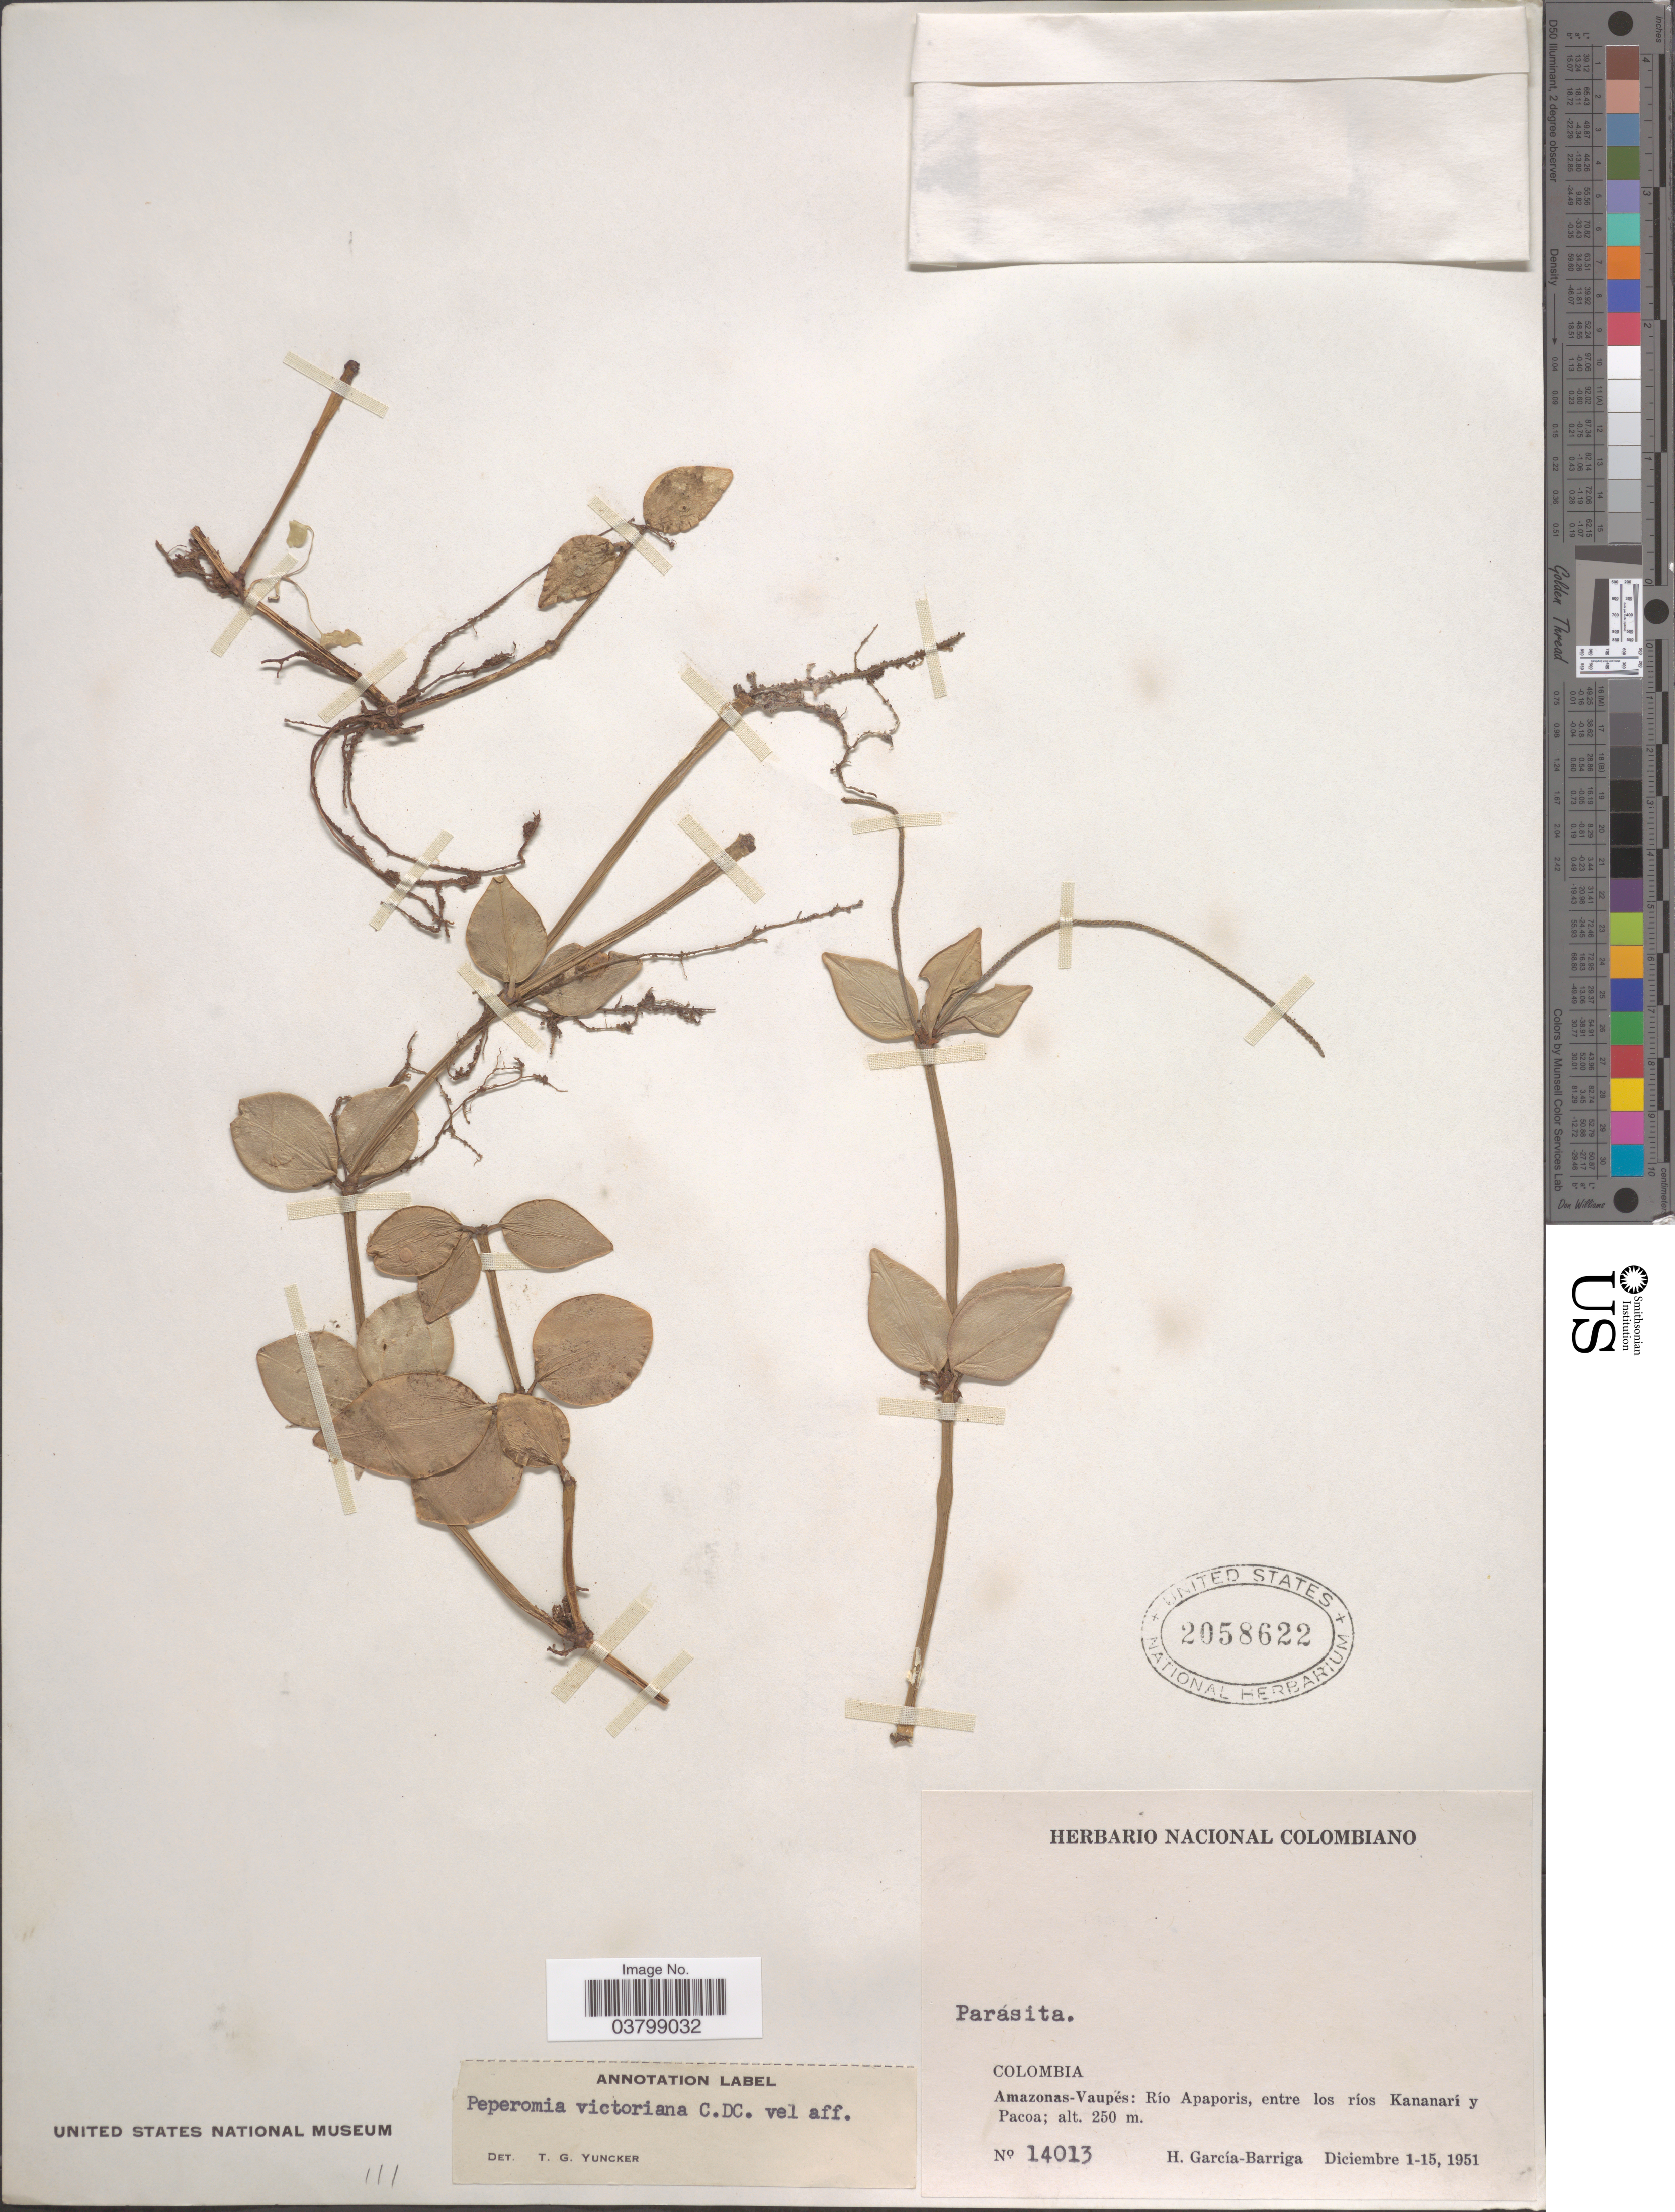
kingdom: Plantae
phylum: Tracheophyta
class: Magnoliopsida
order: Piperales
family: Piperaceae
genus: Peperomia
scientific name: Peperomia victoriana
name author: C. DC.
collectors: H. García Barriga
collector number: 14013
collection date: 1951-12-01/1951-12-15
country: Colombia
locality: Amazonas-Vaupés: Río Apaporis, entre los ríos Kananarí y Pacoa.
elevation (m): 250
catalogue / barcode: US 2058622